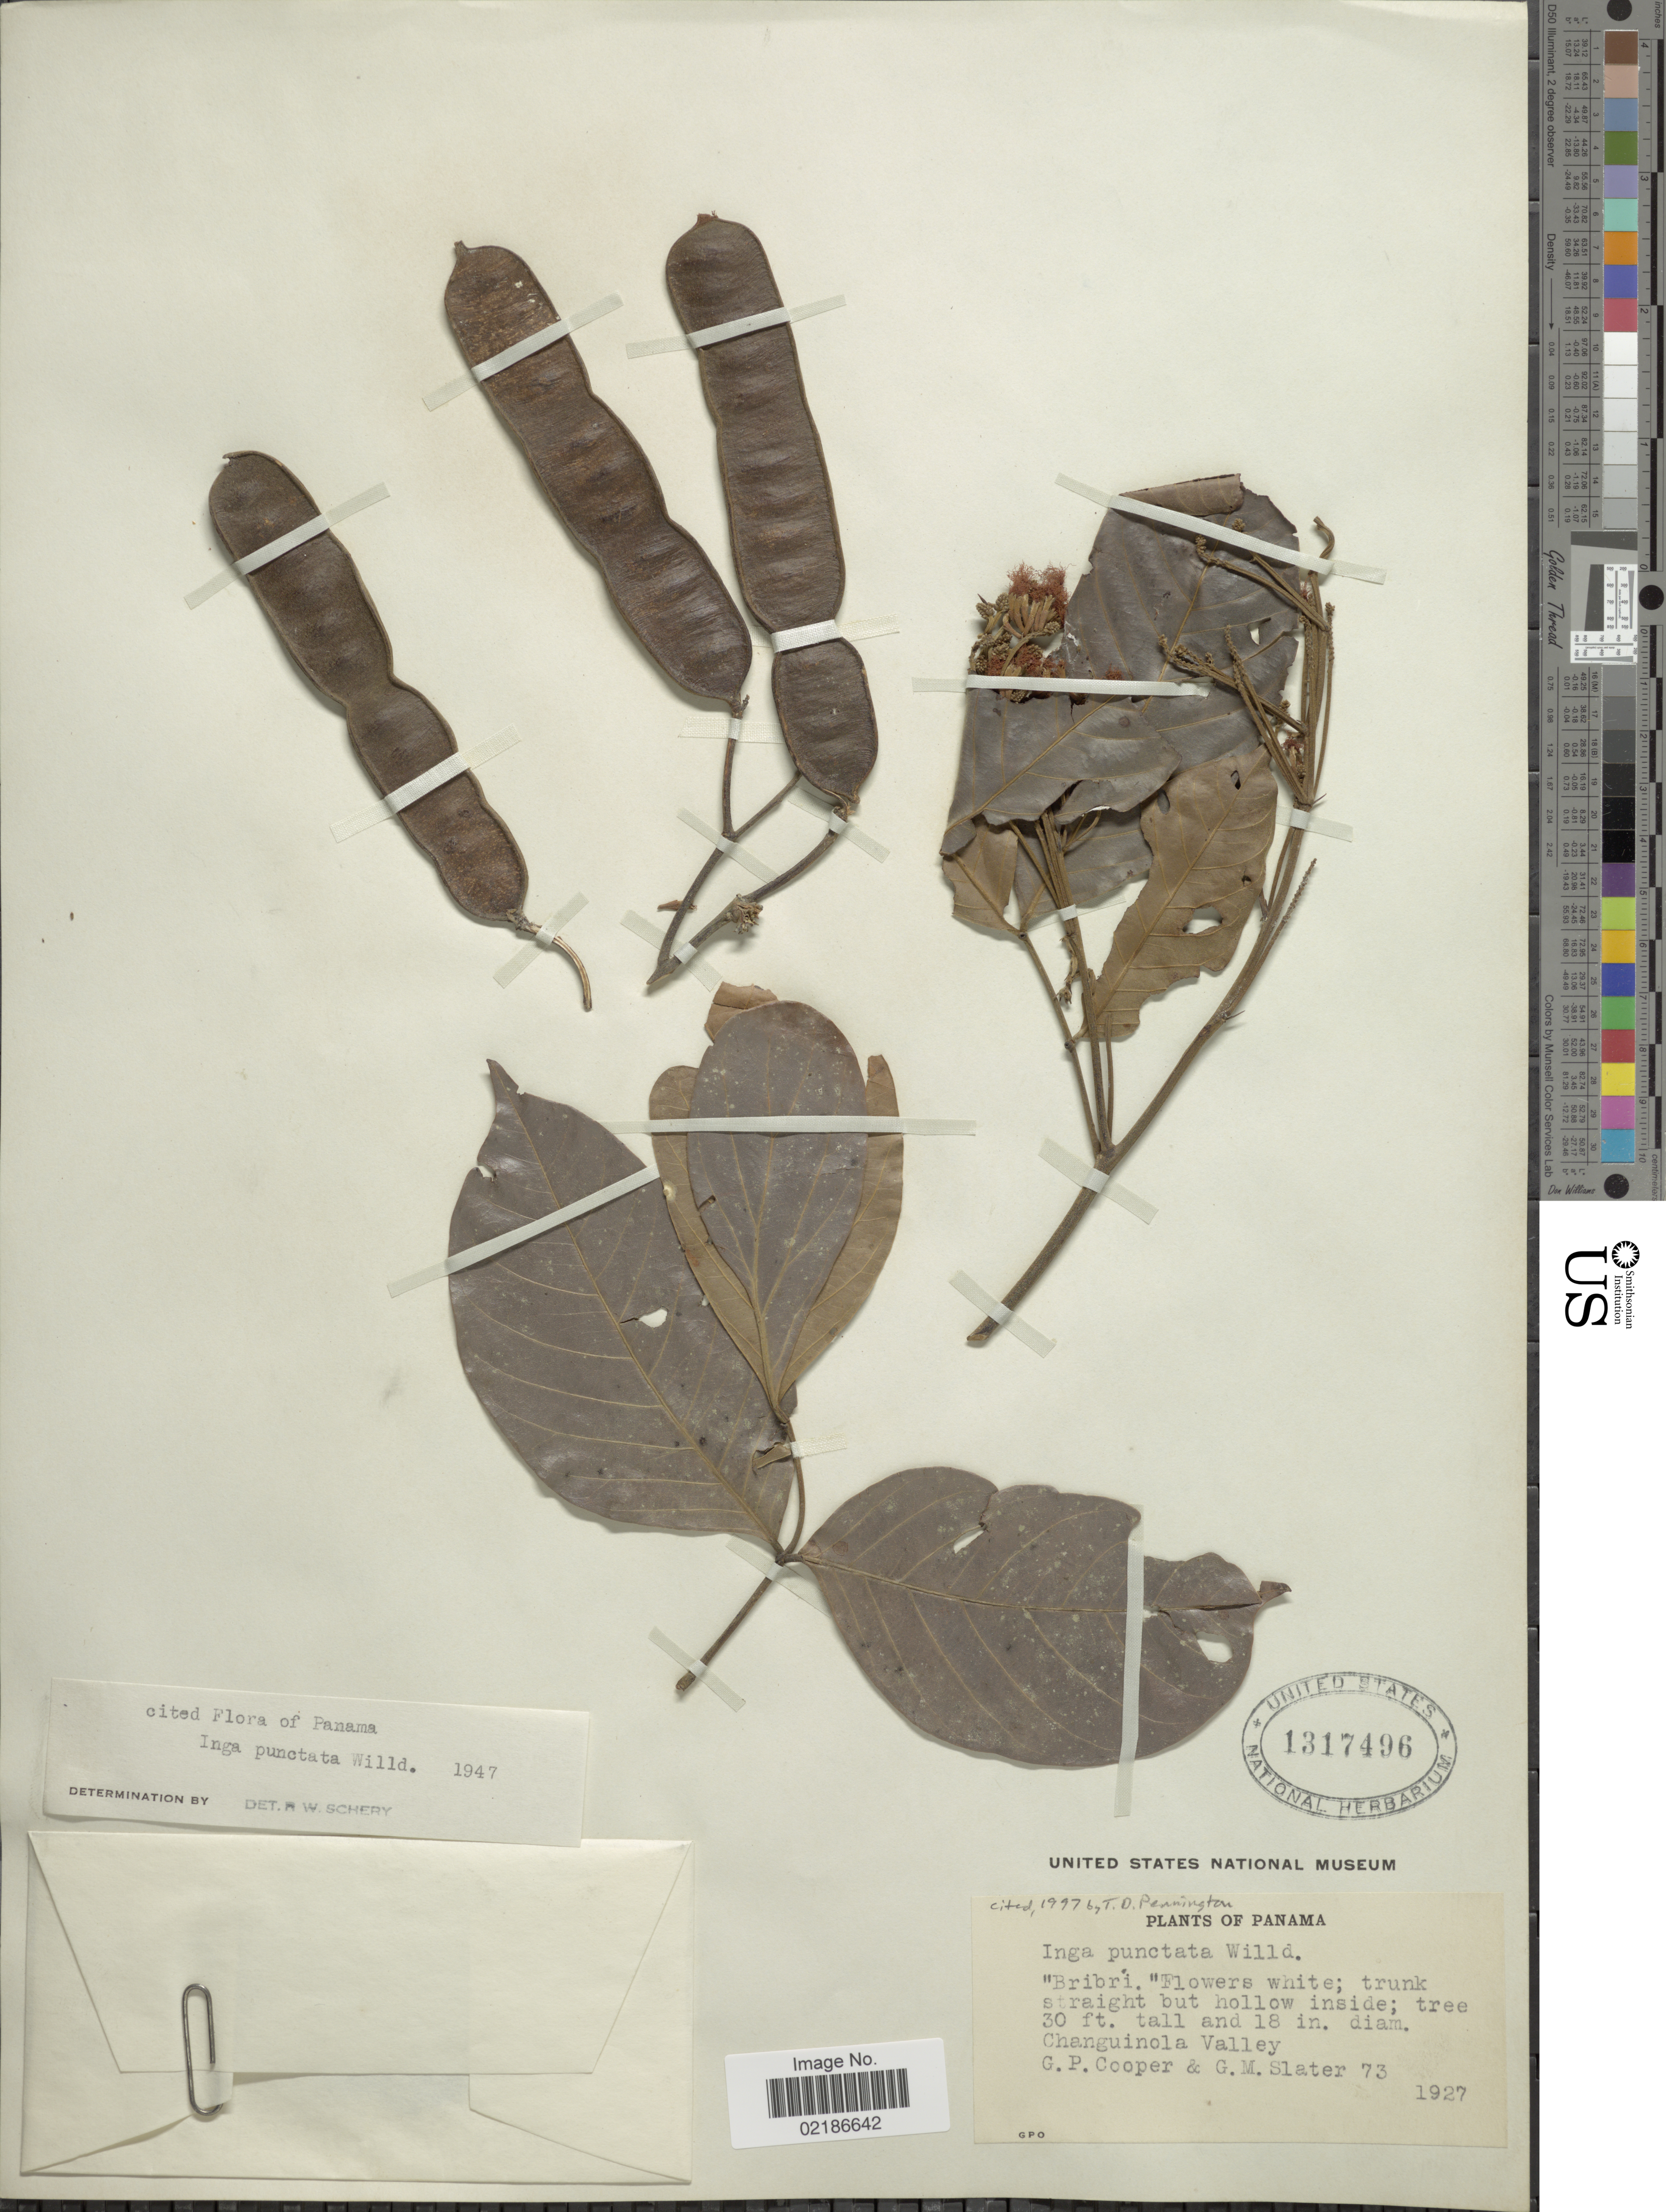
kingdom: Plantae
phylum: Tracheophyta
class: Magnoliopsida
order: Fabales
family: Fabaceae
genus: Inga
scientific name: Inga punctata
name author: Willd.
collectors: G. Cooper & G. Slater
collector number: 73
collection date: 1927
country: Panama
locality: Changuinola Valley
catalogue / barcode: US 1317496